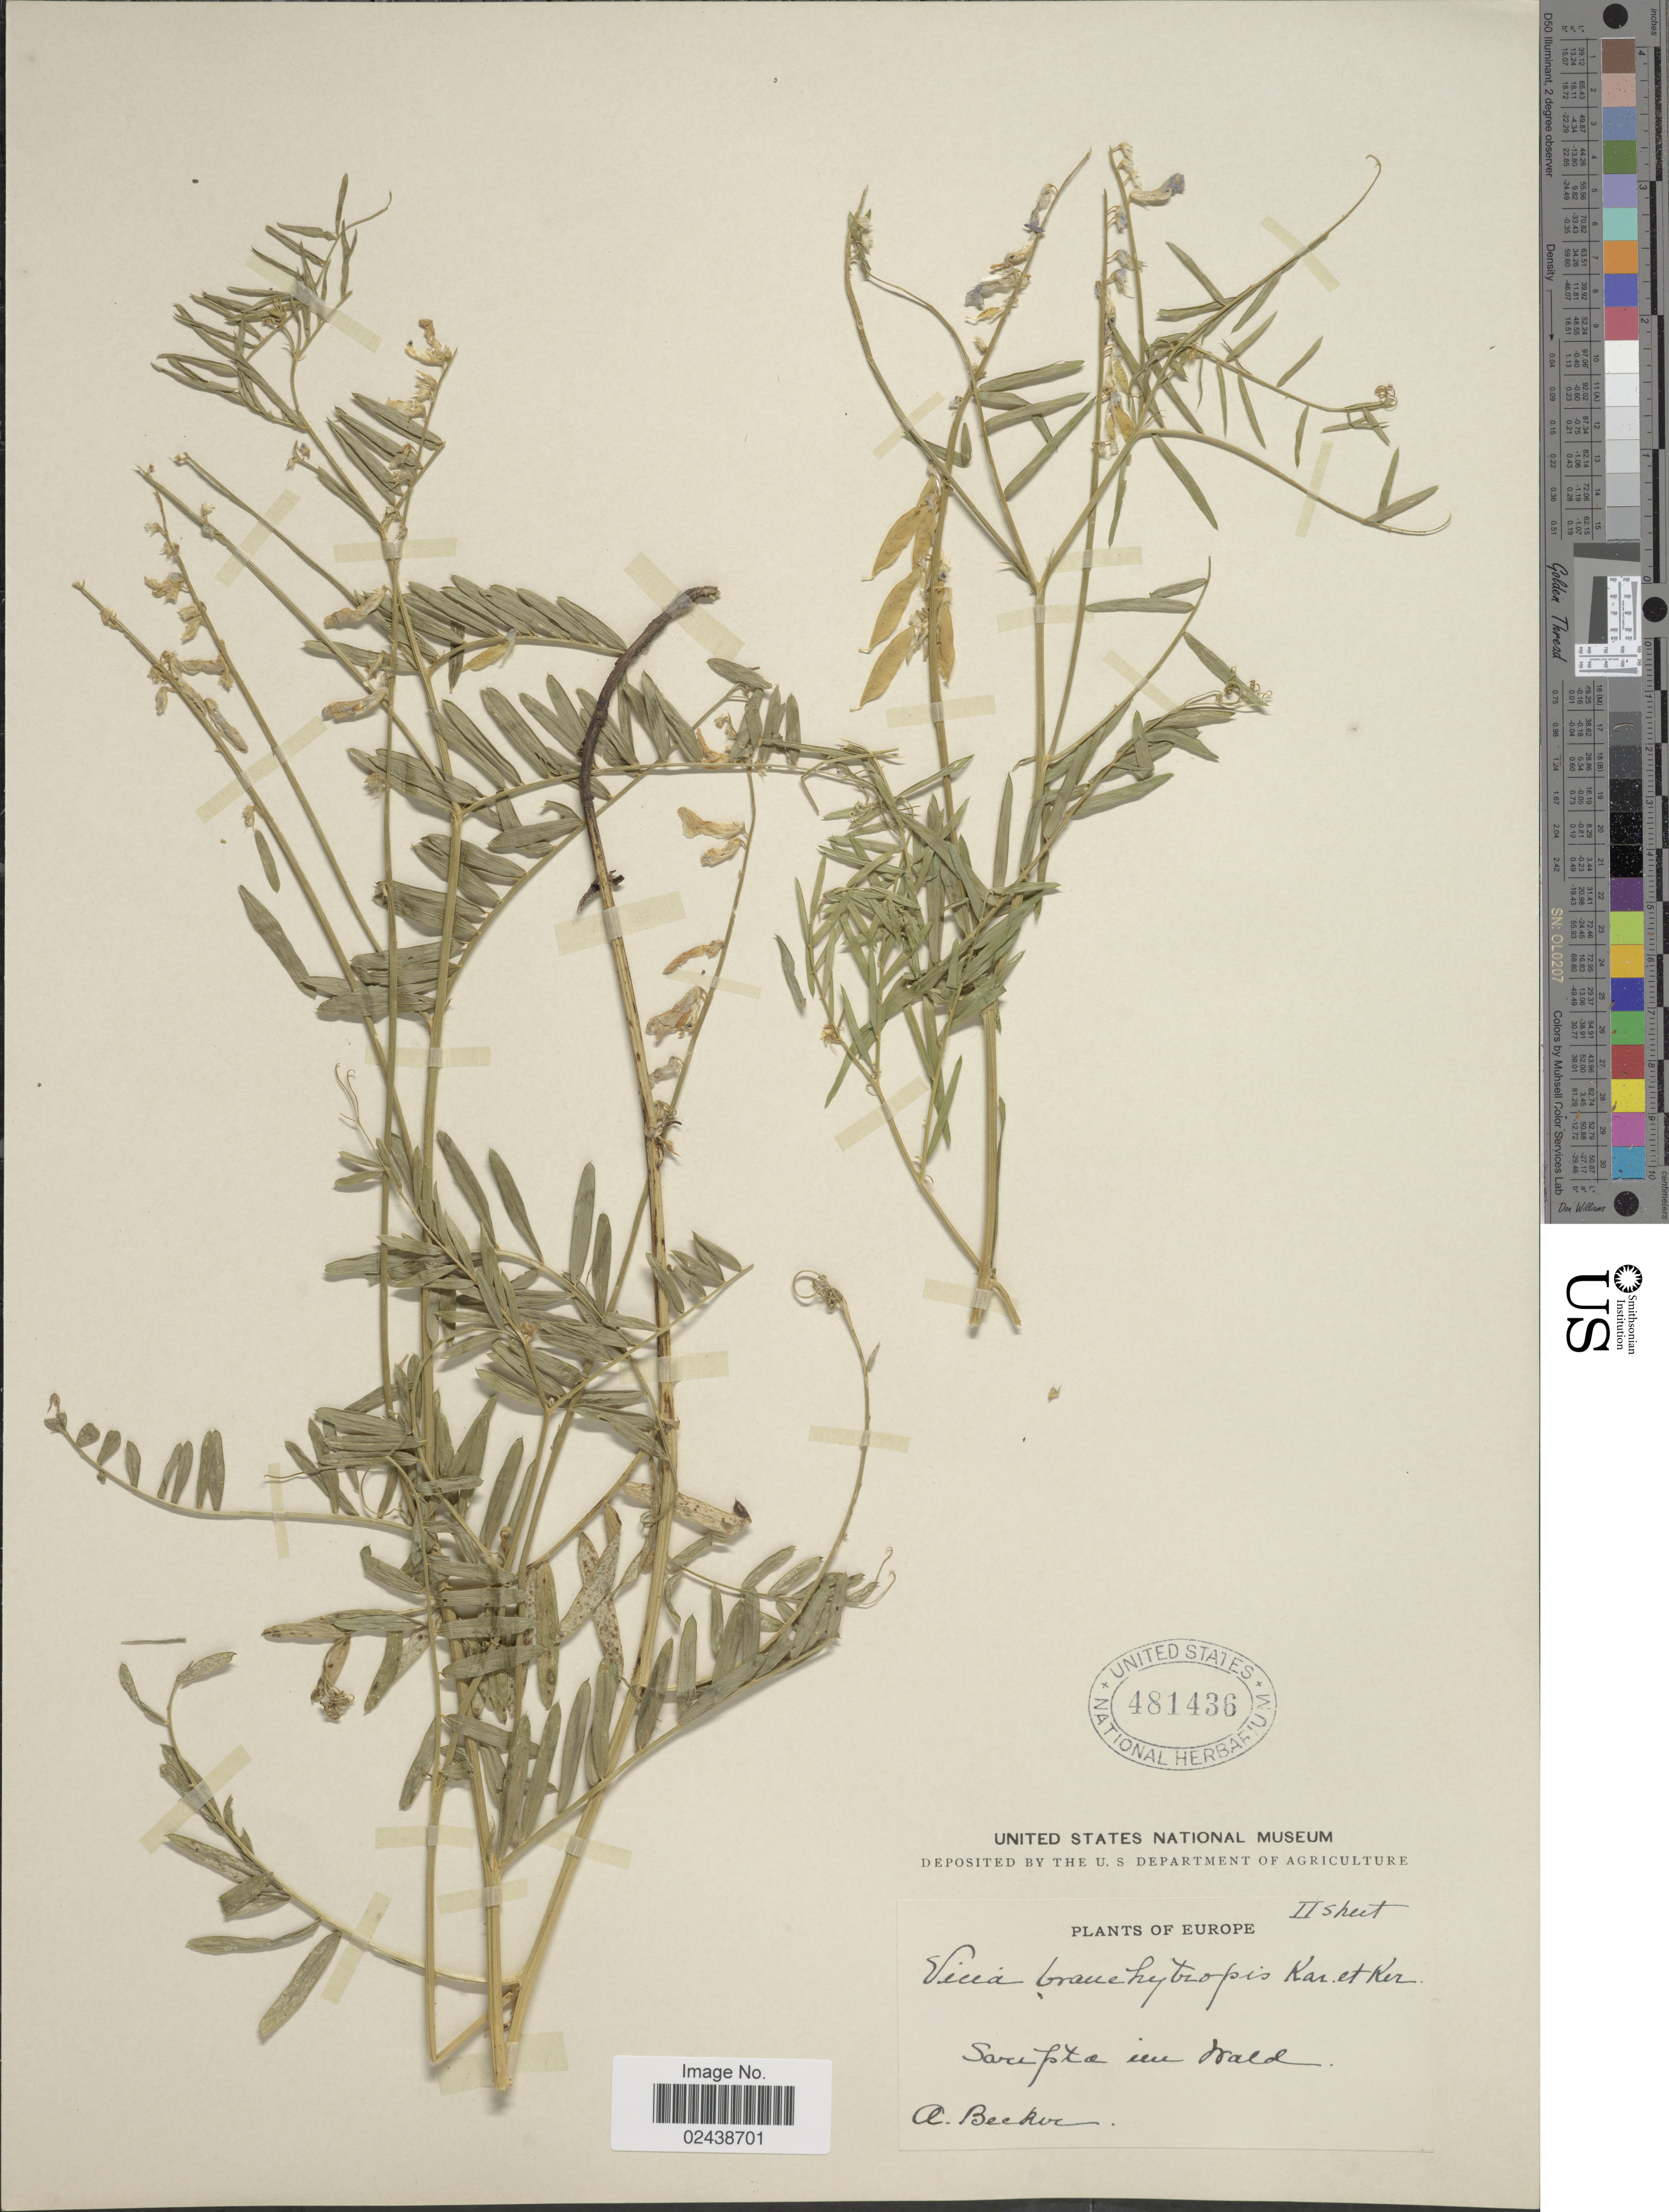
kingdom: Plantae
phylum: Tracheophyta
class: Magnoliopsida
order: Fabales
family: Fabaceae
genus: Vicia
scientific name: Vicia brachytropis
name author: Kar. & Kir.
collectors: A. Becker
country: Russian Federation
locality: Europe. Sarepta in Wald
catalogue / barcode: US 481436